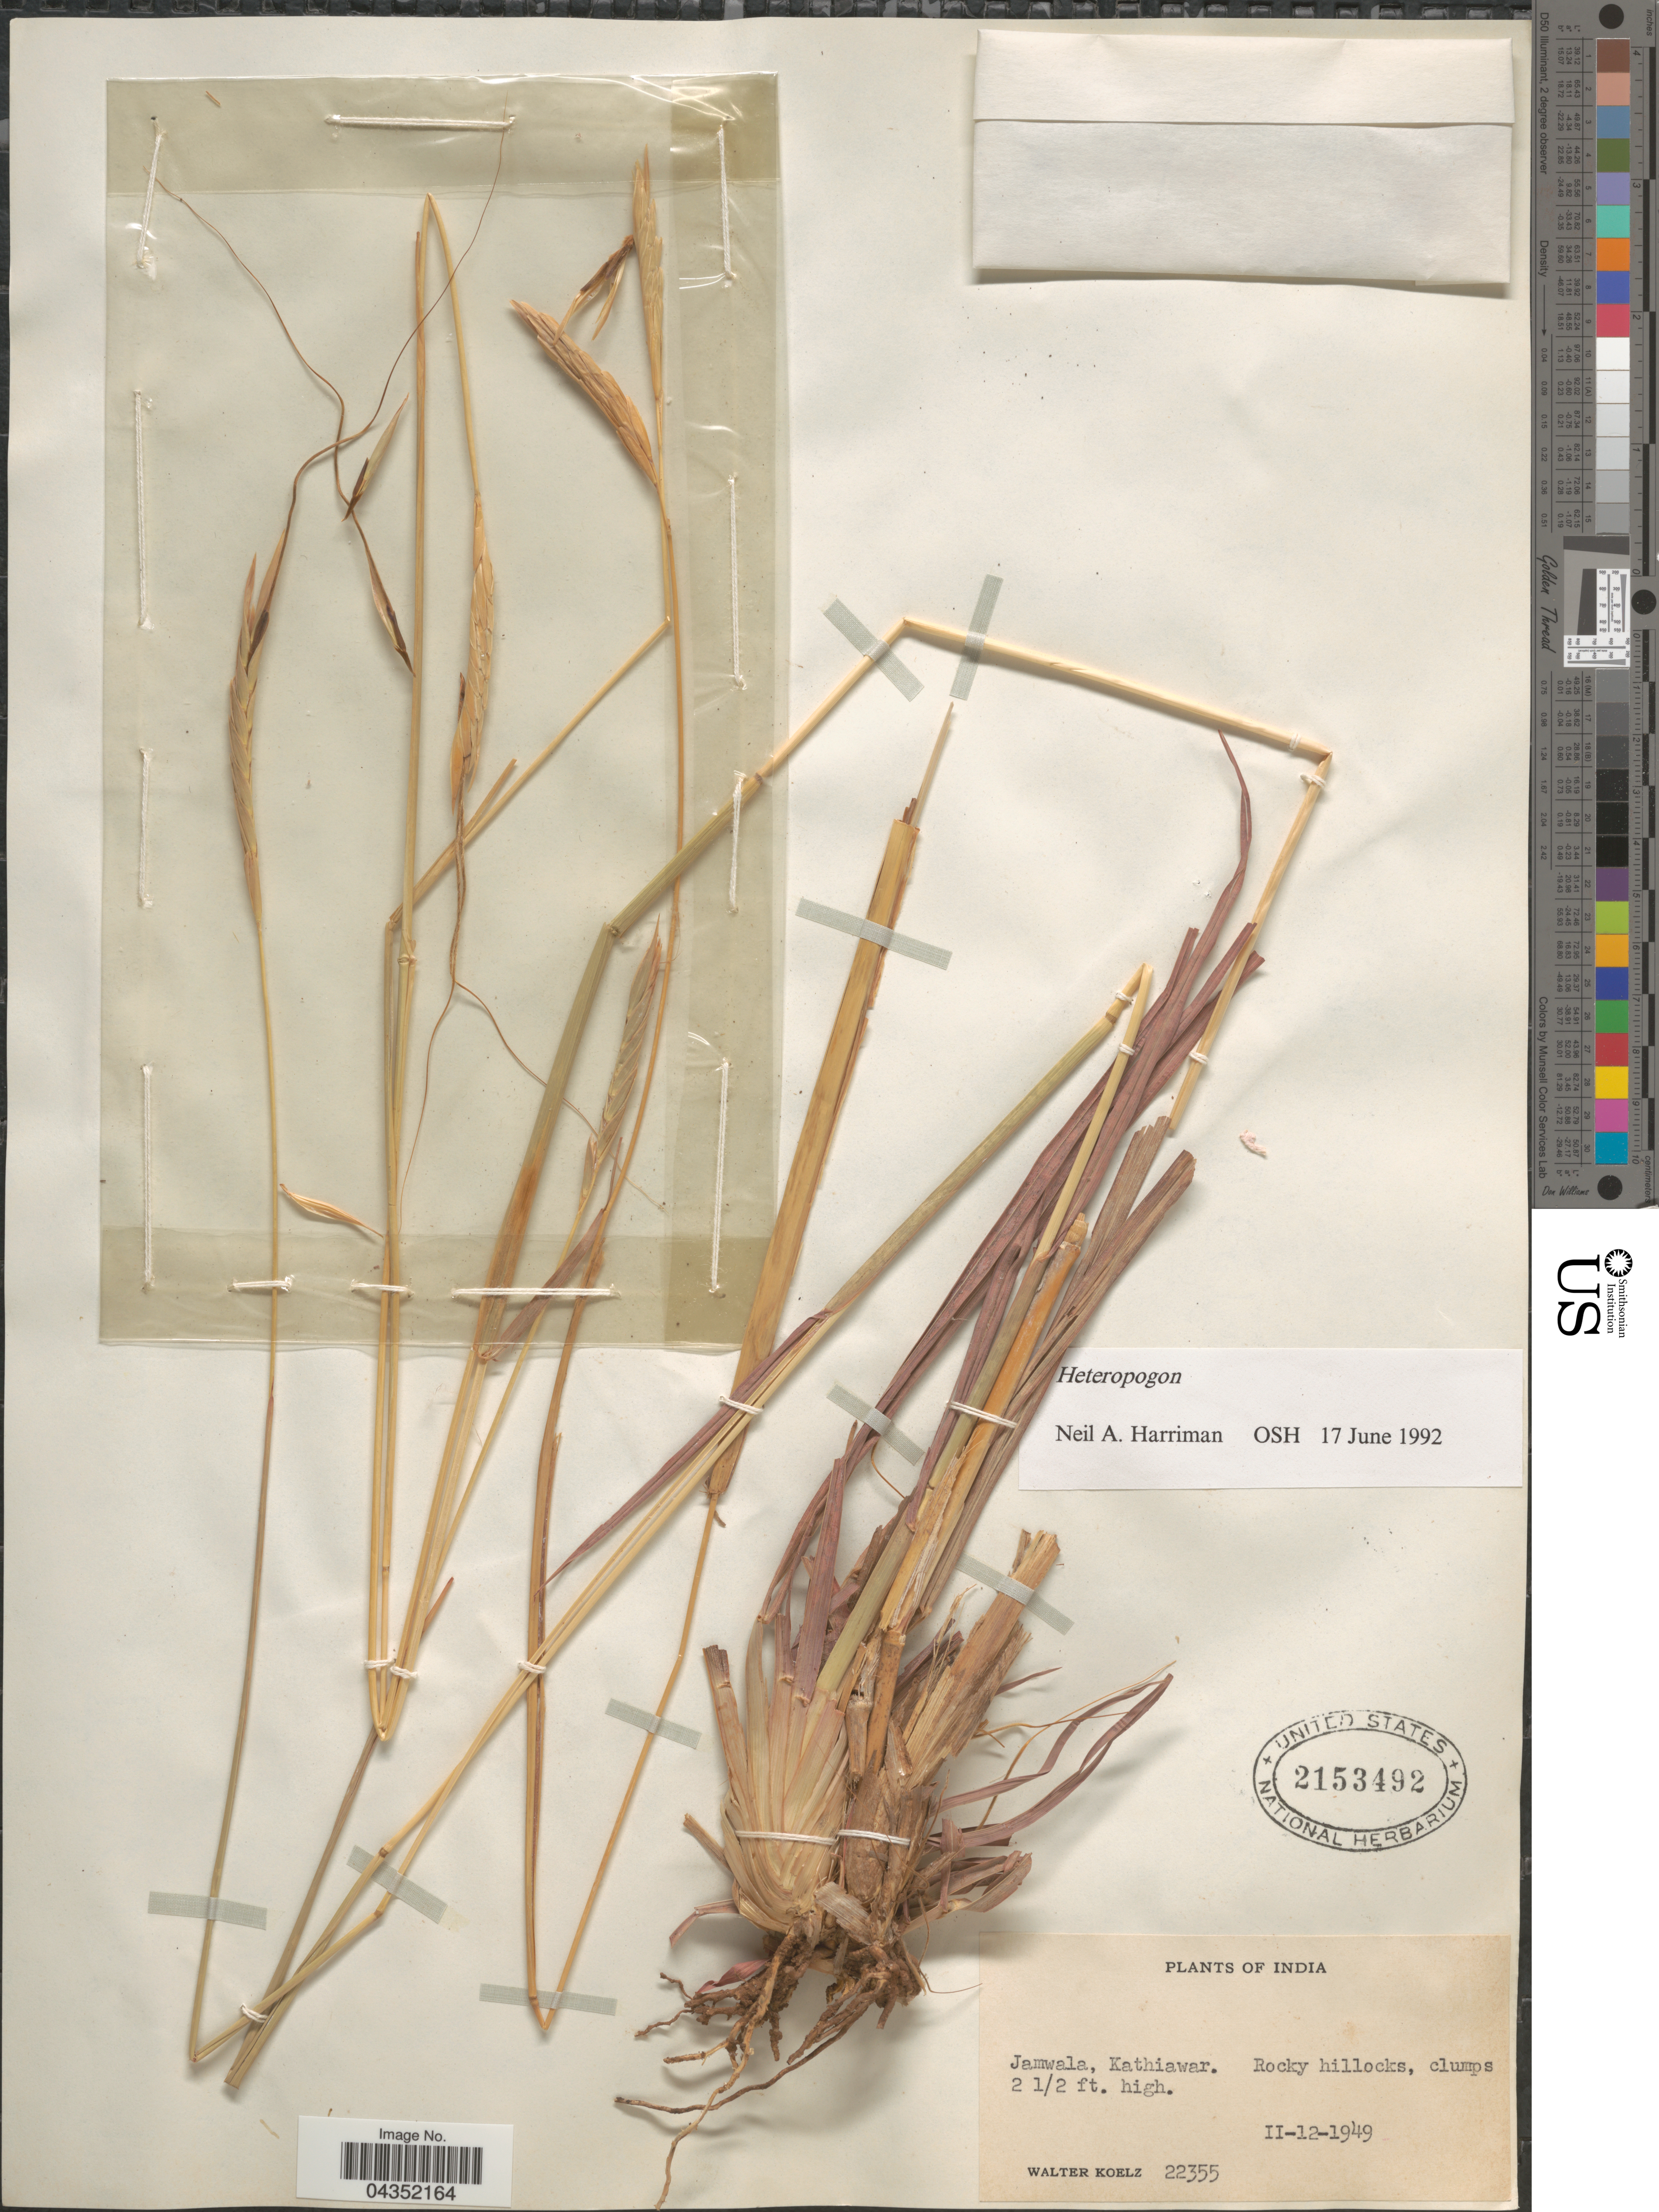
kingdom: Plantae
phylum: Tracheophyta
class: Liliopsida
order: Poales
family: Poaceae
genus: Heteropogon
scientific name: Heteropogon sp.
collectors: W. N. Koelz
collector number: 22355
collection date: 1949-02-12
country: India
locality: Jamwala, Kathiawar.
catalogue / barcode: US 2153492